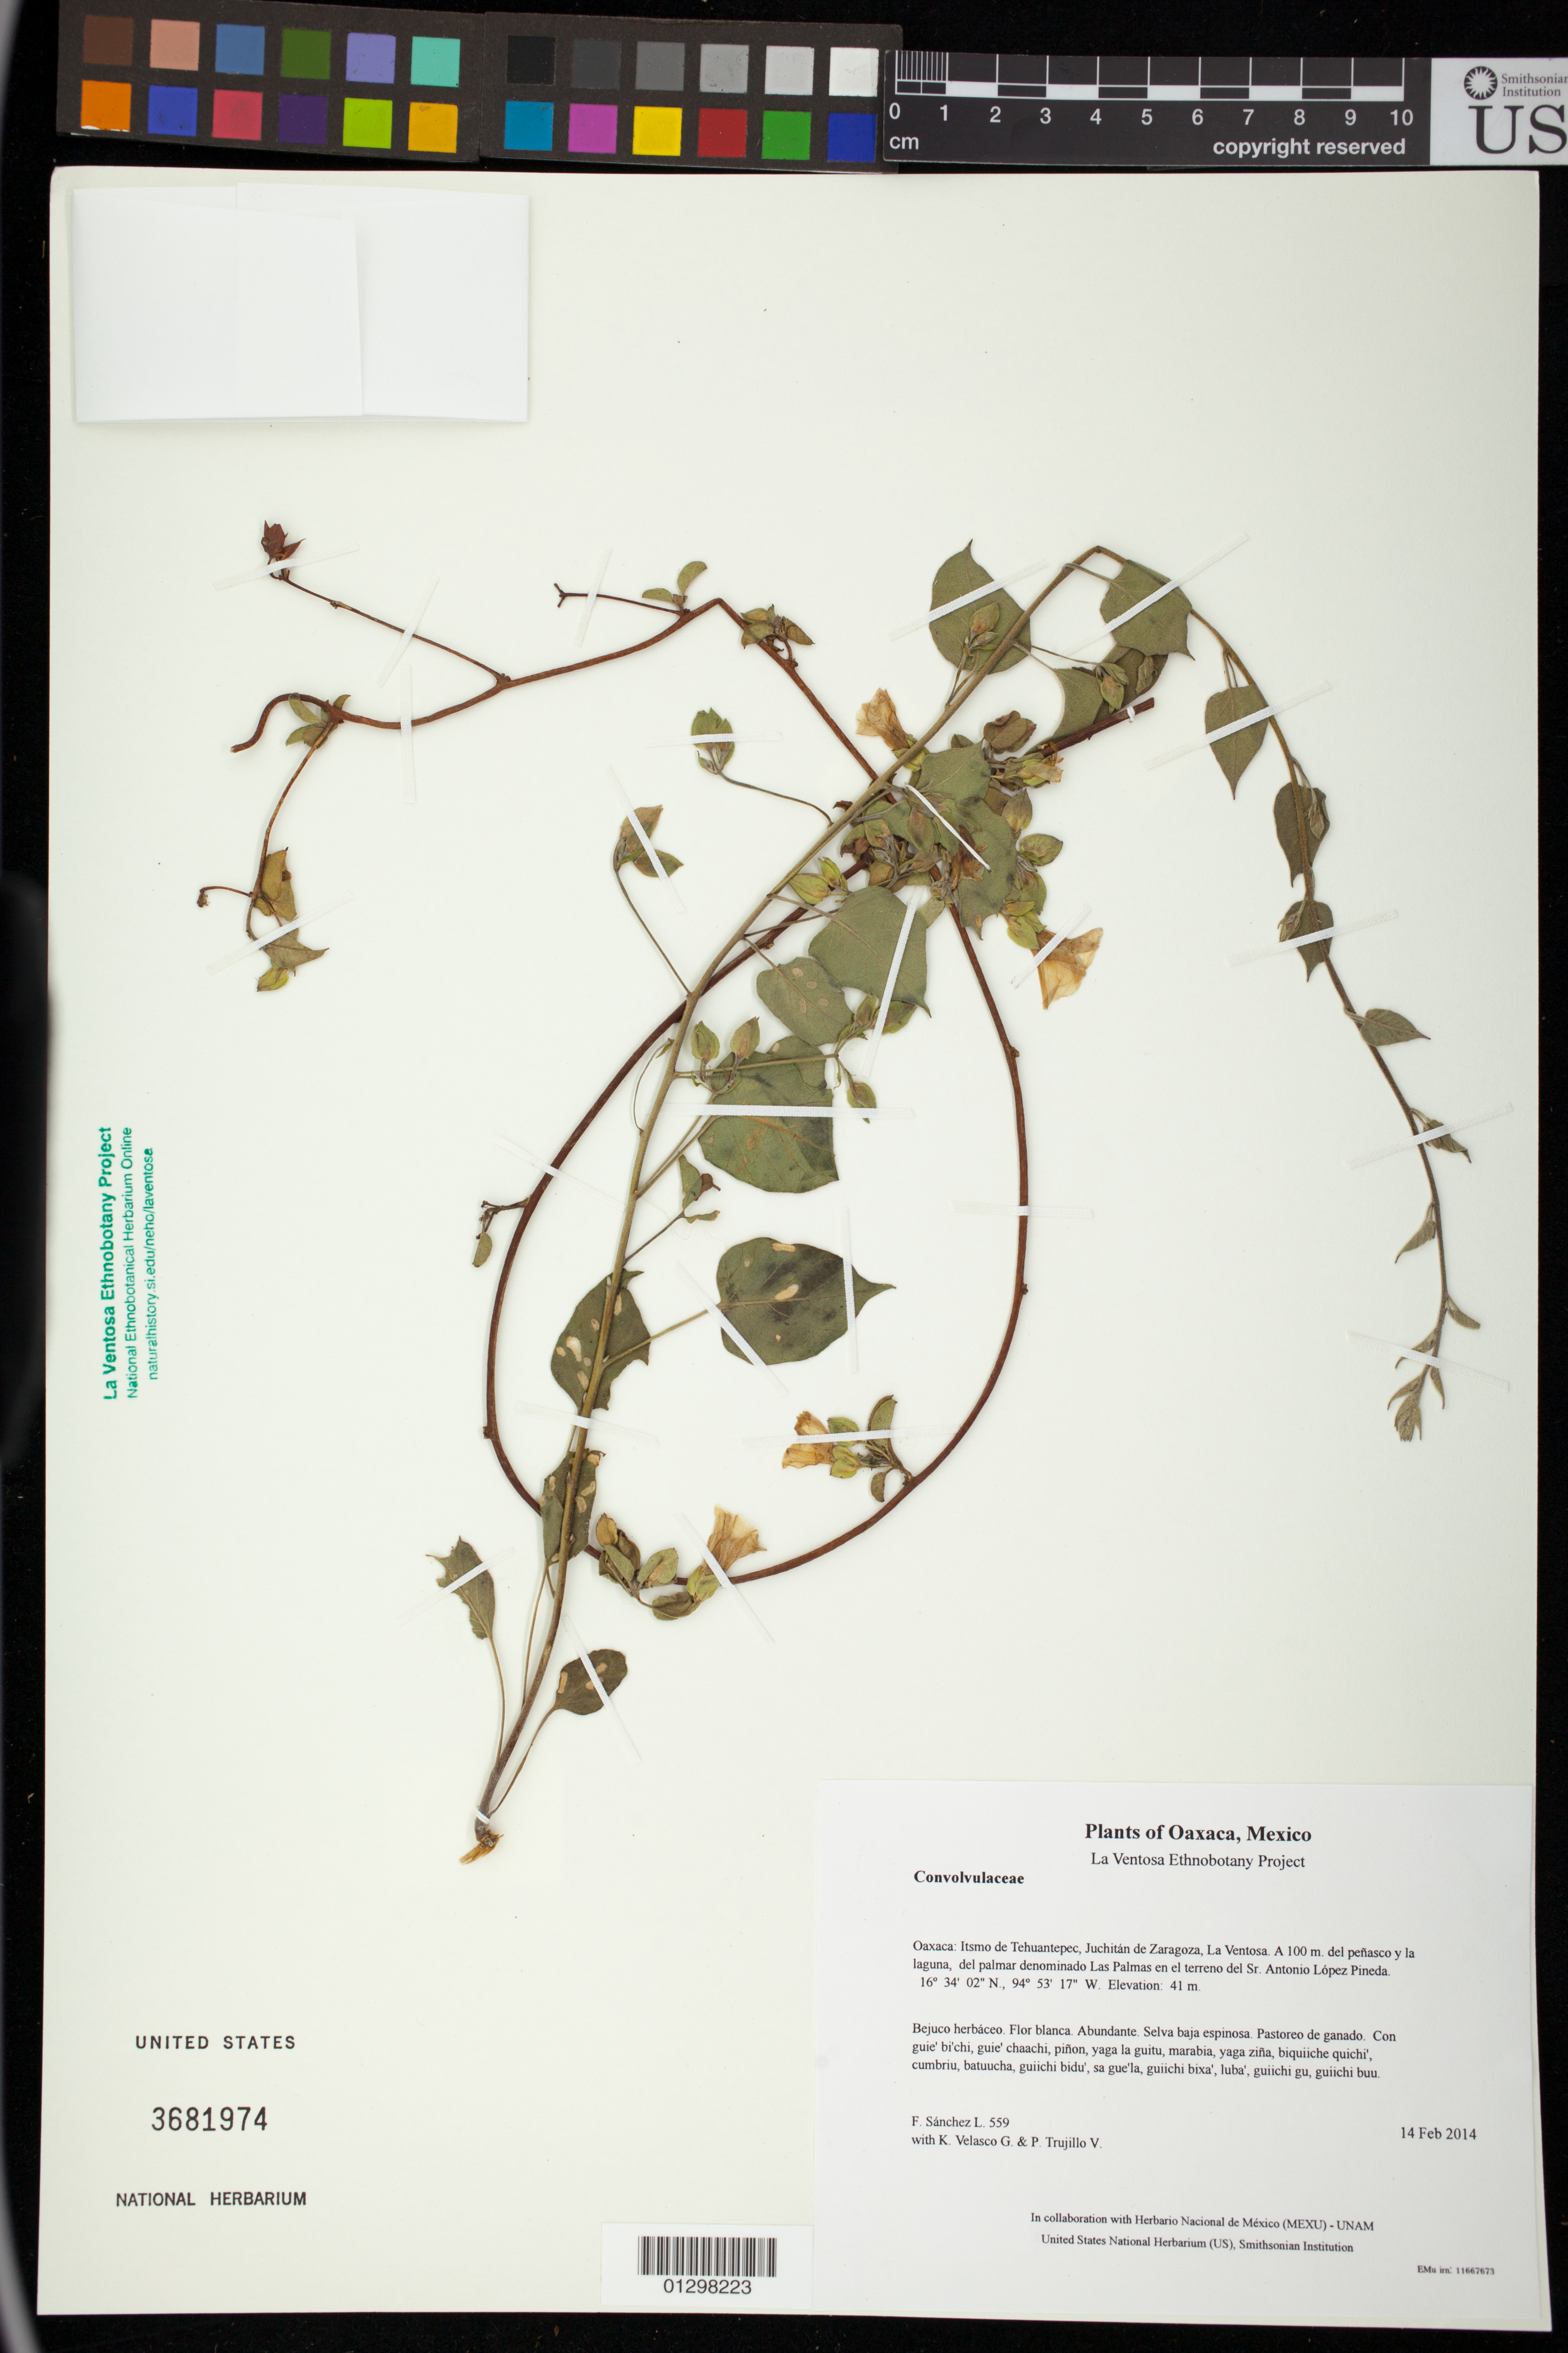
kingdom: Plantae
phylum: Tracheophyta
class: Magnoliopsida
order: Solanales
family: Convolvulaceae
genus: Jacquemontia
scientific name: Jacquemontia mexicana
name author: (Loes.) Standl. & Steyerm.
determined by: Velasco G., Kenia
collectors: F. Sánchez L., K. Velasco G. & P. Trujillo V.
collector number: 559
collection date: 2014-02-14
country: Mexico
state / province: Oaxaca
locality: Itsmo de Tehuantepec, Juchitán de Zaragoza, La Ventosa. A 100 m. del peñasco y la laguna, del palmar denominado Las Palmas en el terreno del Sr. Antonio López Pineda.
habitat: Selva baja espinosa. Pastoreo de ganado.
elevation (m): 41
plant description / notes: MEXU, US; Luba'. Guie' naquichi'. Stale.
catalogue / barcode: US 3681974